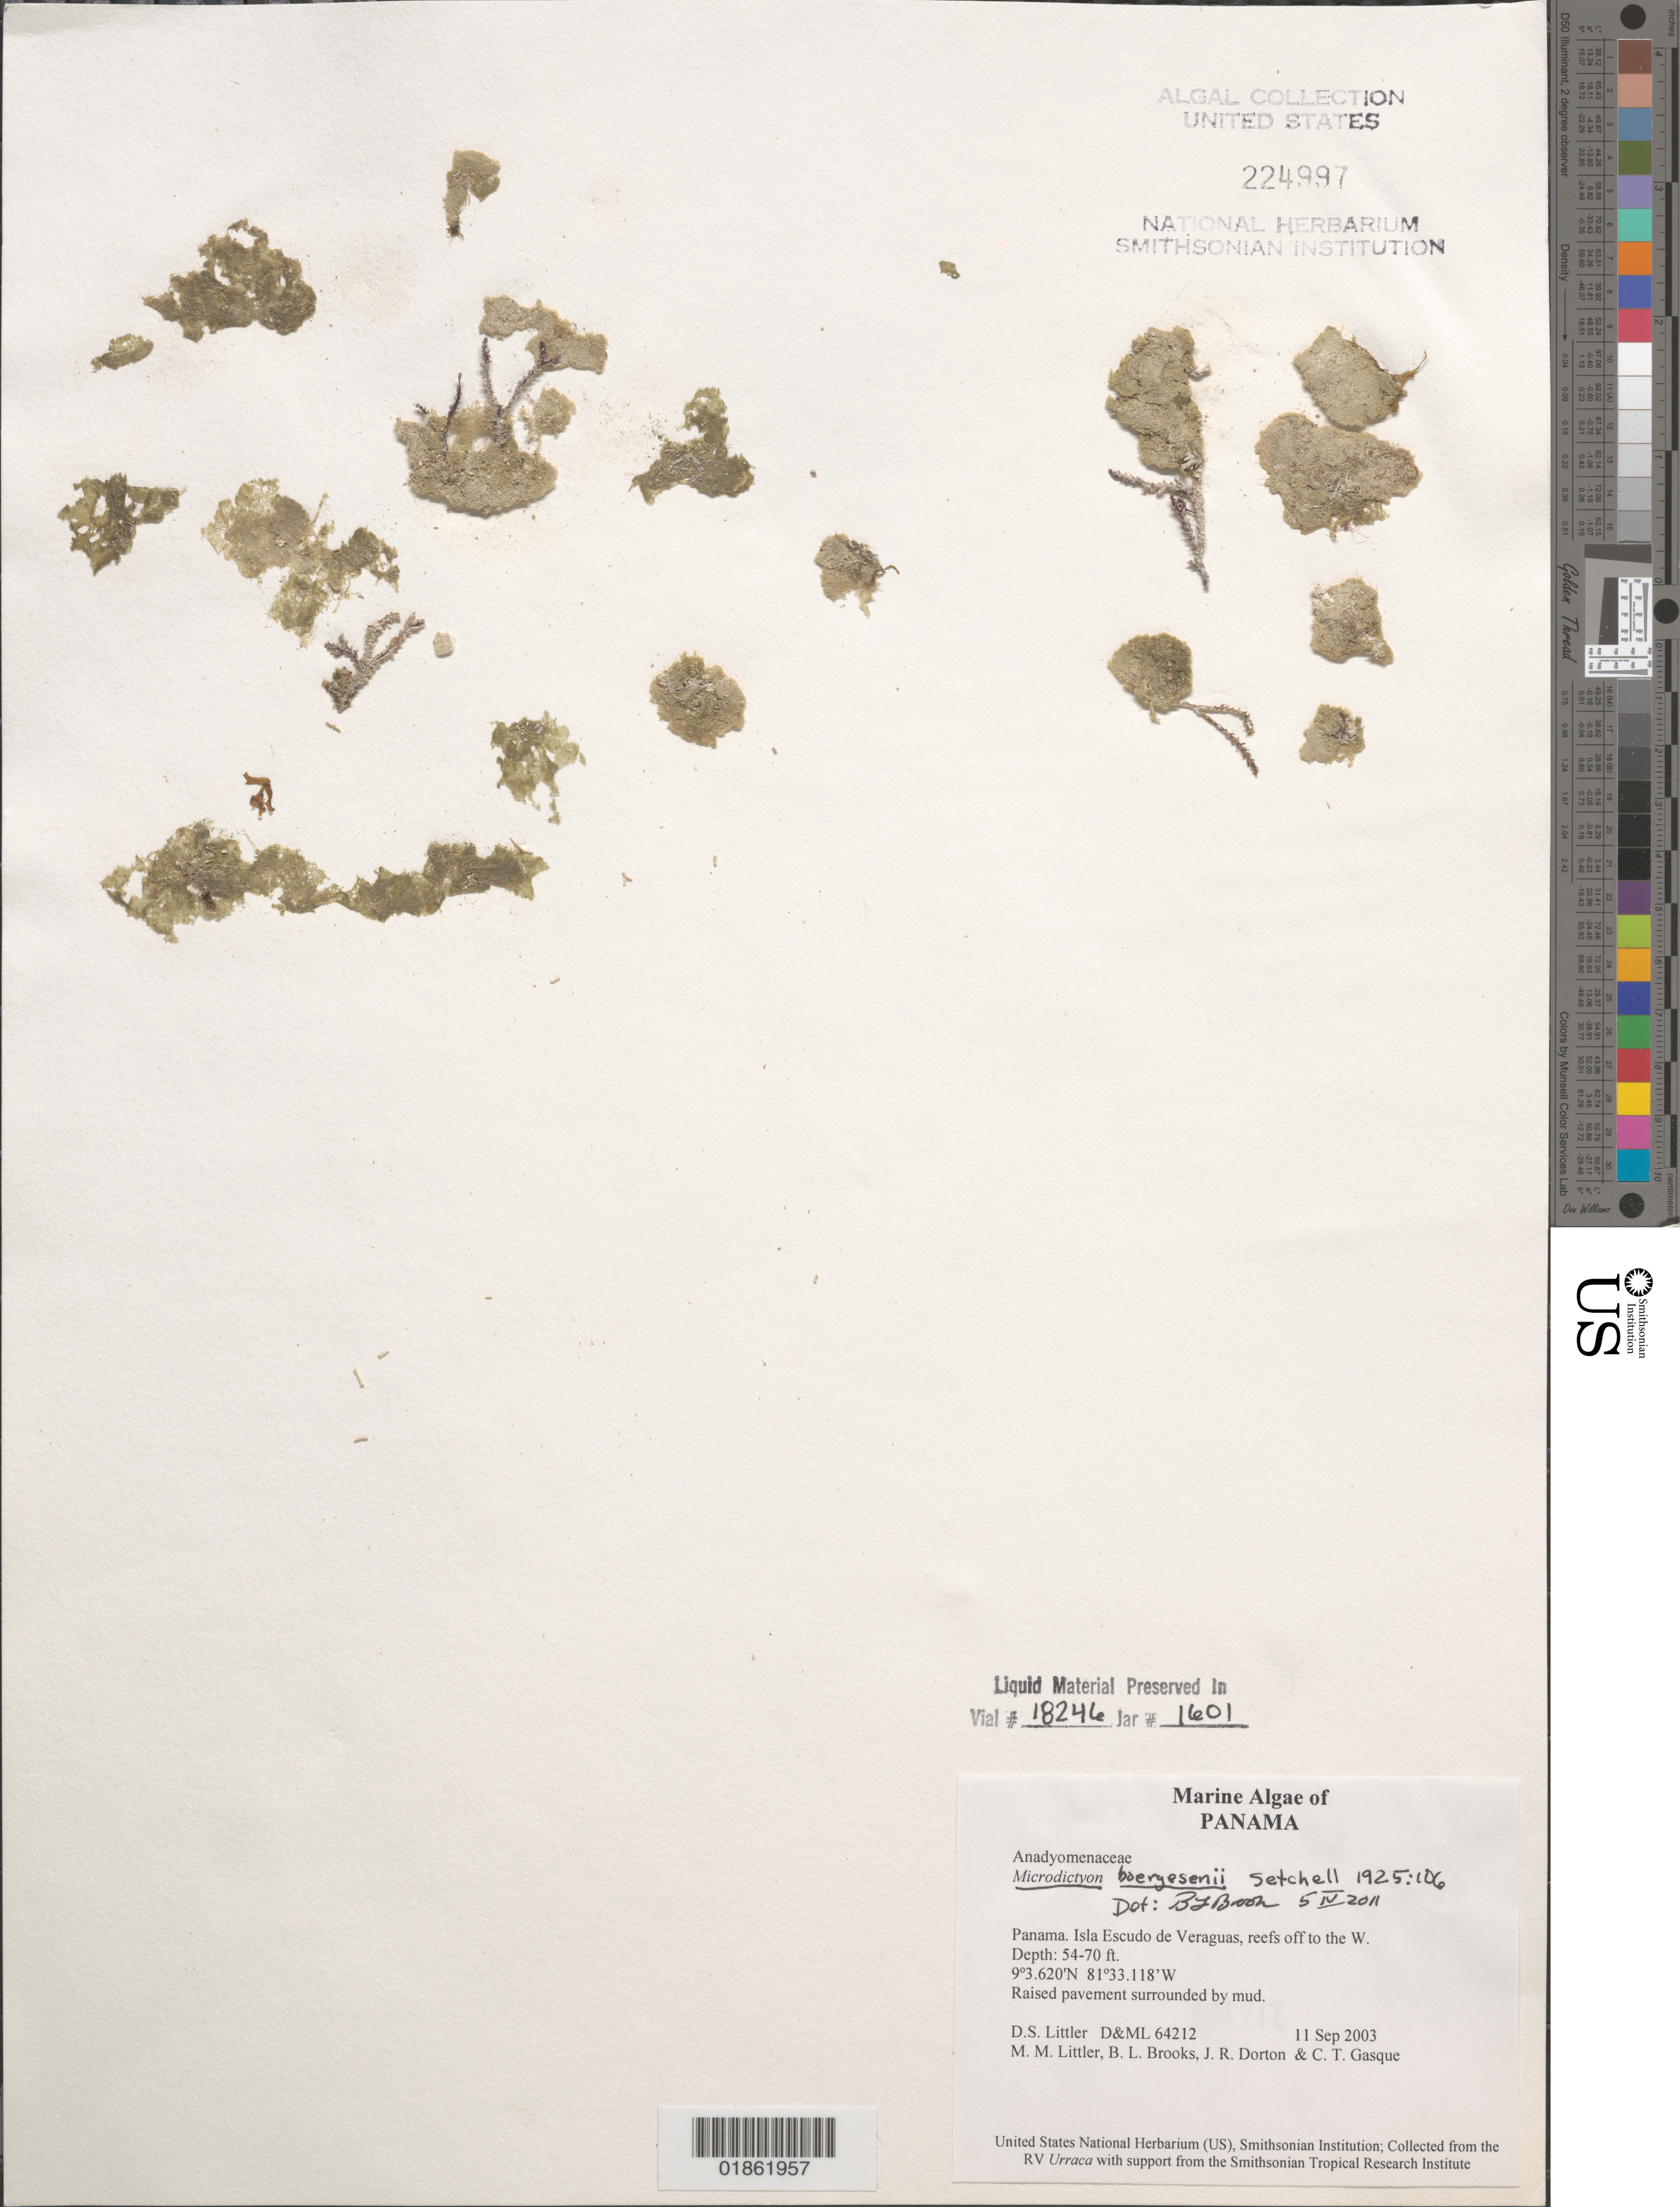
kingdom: Plantae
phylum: Chlorophyta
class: Ulvophyceae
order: Cladophorales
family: Anadyomenaceae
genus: Microdictyon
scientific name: Microdictyon sp.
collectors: M. M. Littler, D. S. Littler & B. Brooks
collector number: D&ML 64212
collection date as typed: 11 Sep 2003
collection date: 2003-09-11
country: Panama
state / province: Bocas del Toro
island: Escudo de Veraguas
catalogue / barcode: US 224997